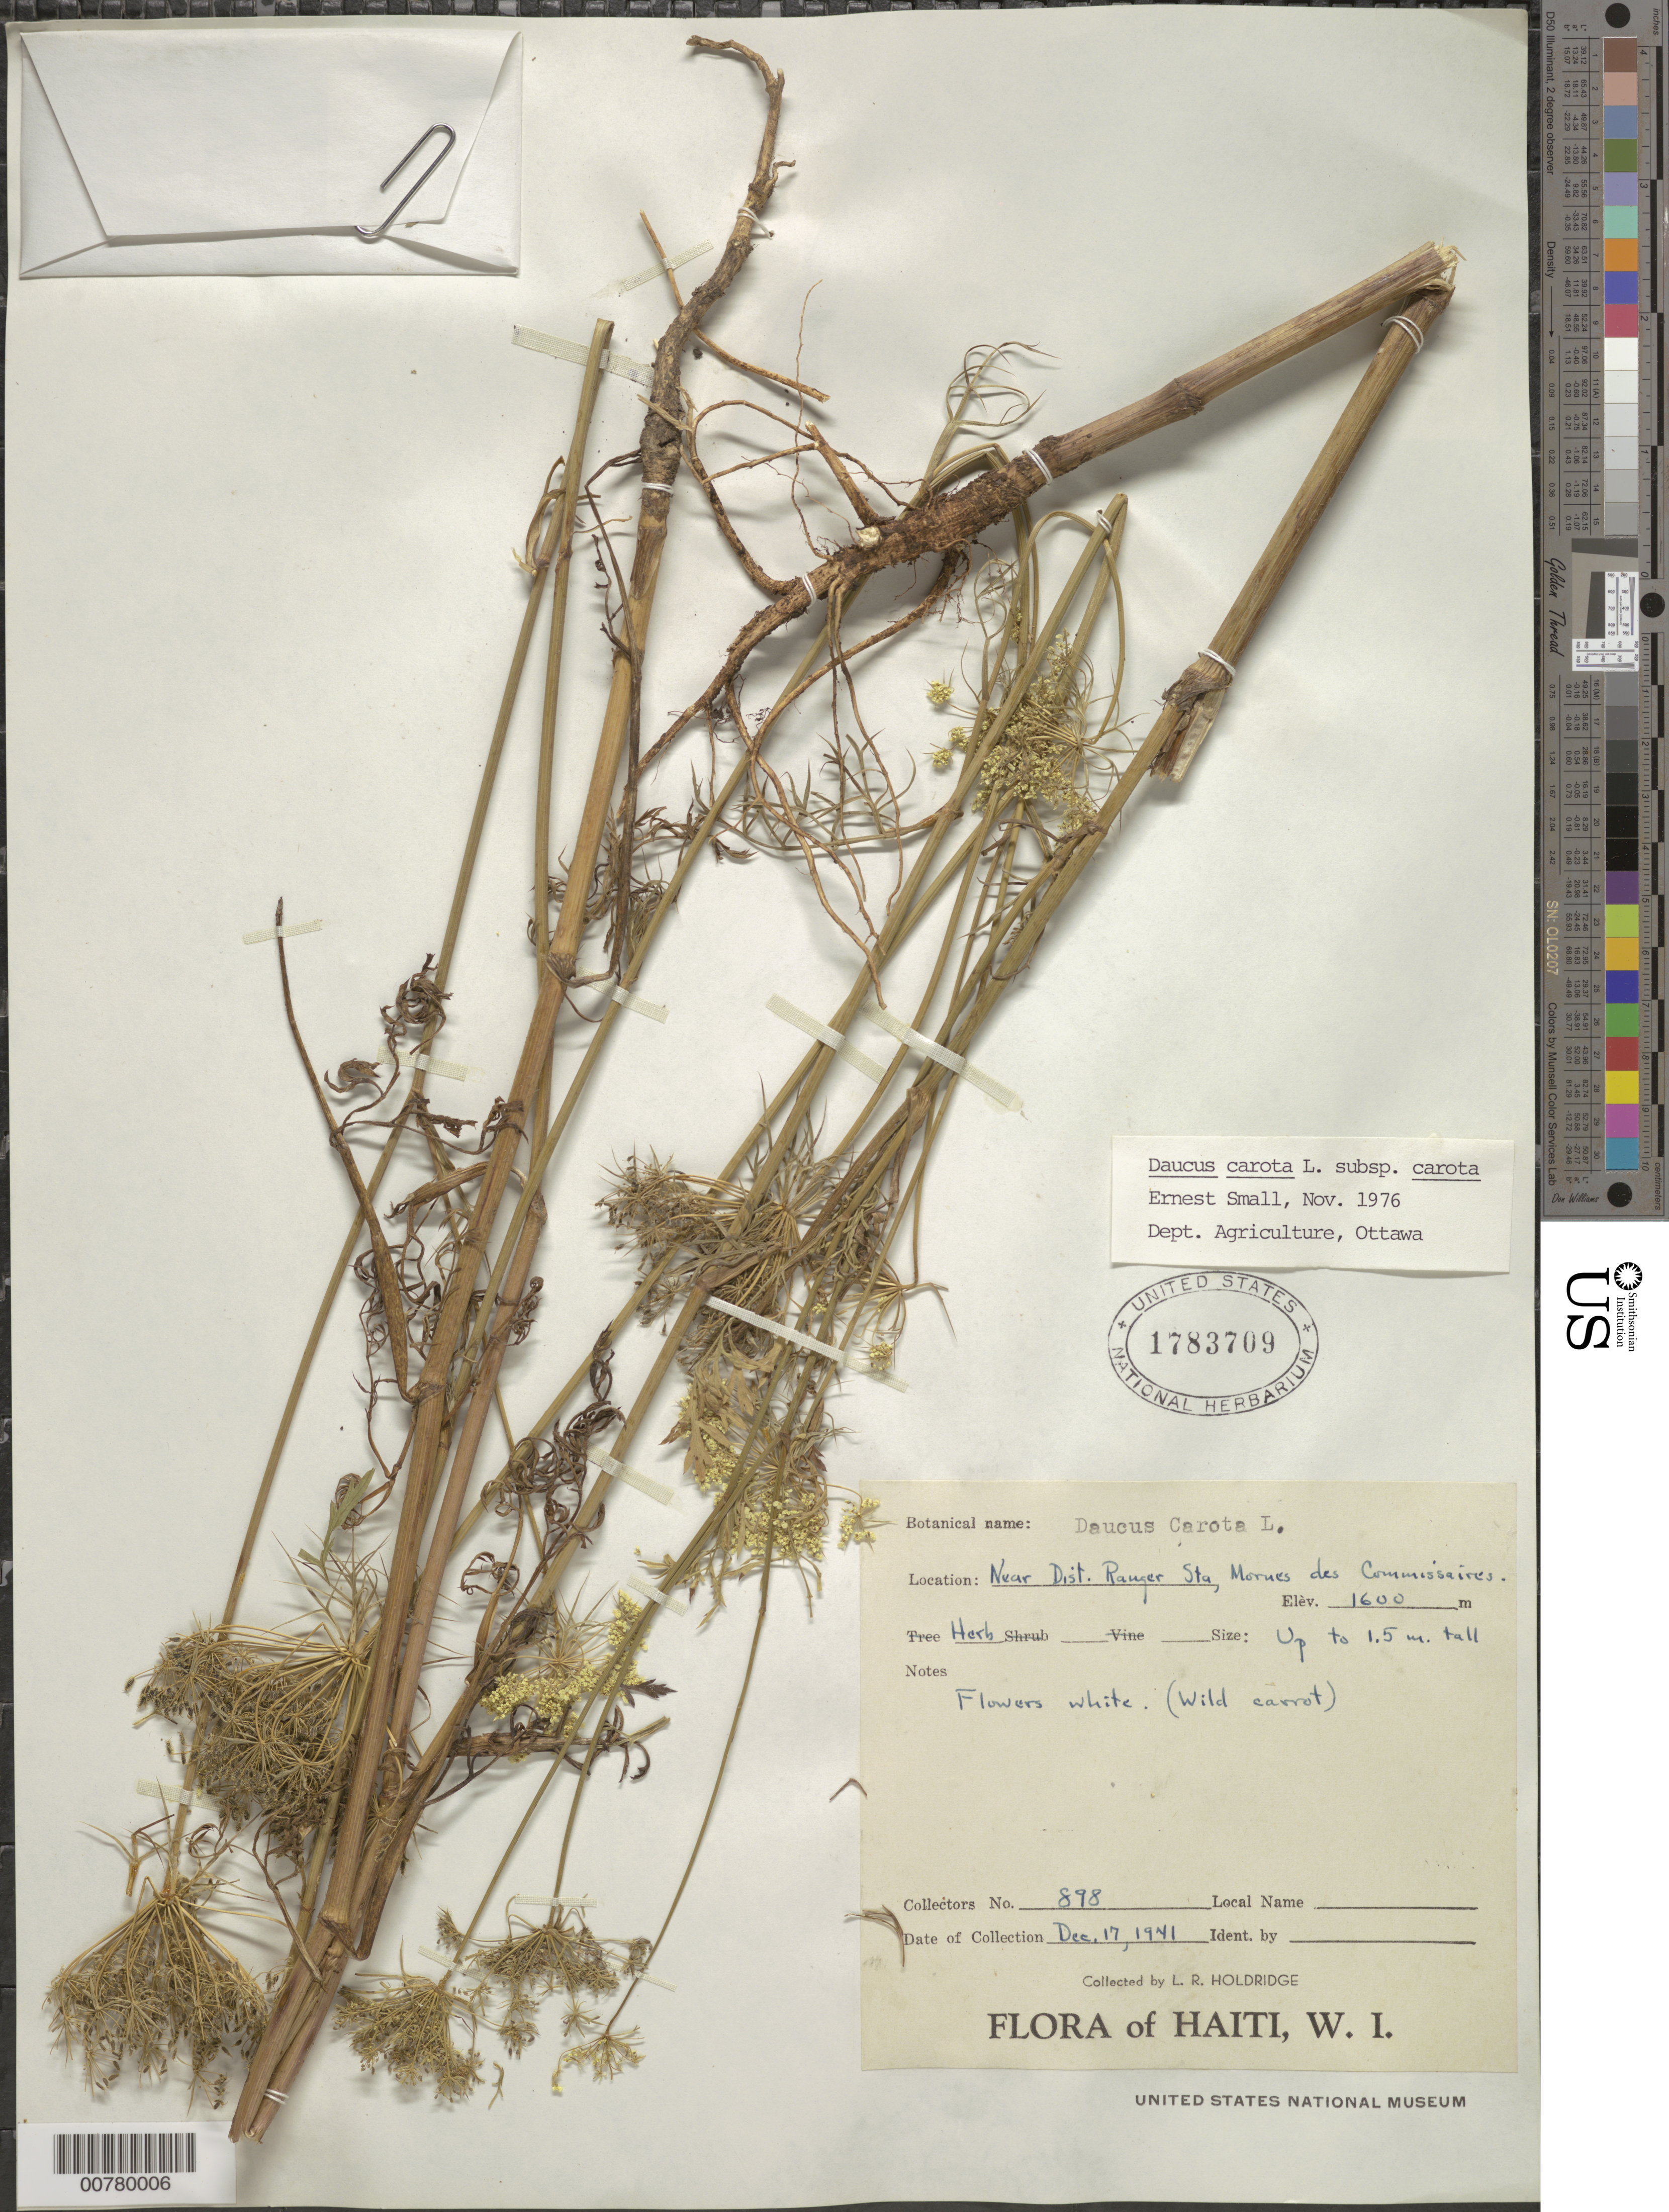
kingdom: Plantae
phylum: Tracheophyta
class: Magnoliopsida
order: Apiales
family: Apiaceae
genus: Daucus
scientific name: Daucus carota subsp. carota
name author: L.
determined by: Small, Ernest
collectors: L. Holdridge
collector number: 898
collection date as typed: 17 Dec 1941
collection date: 1941-12-17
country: Haiti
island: Hispaniola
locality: Near Dist. Ranger Sta, Mornes des Commissaires.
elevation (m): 1600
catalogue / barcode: US 1783709